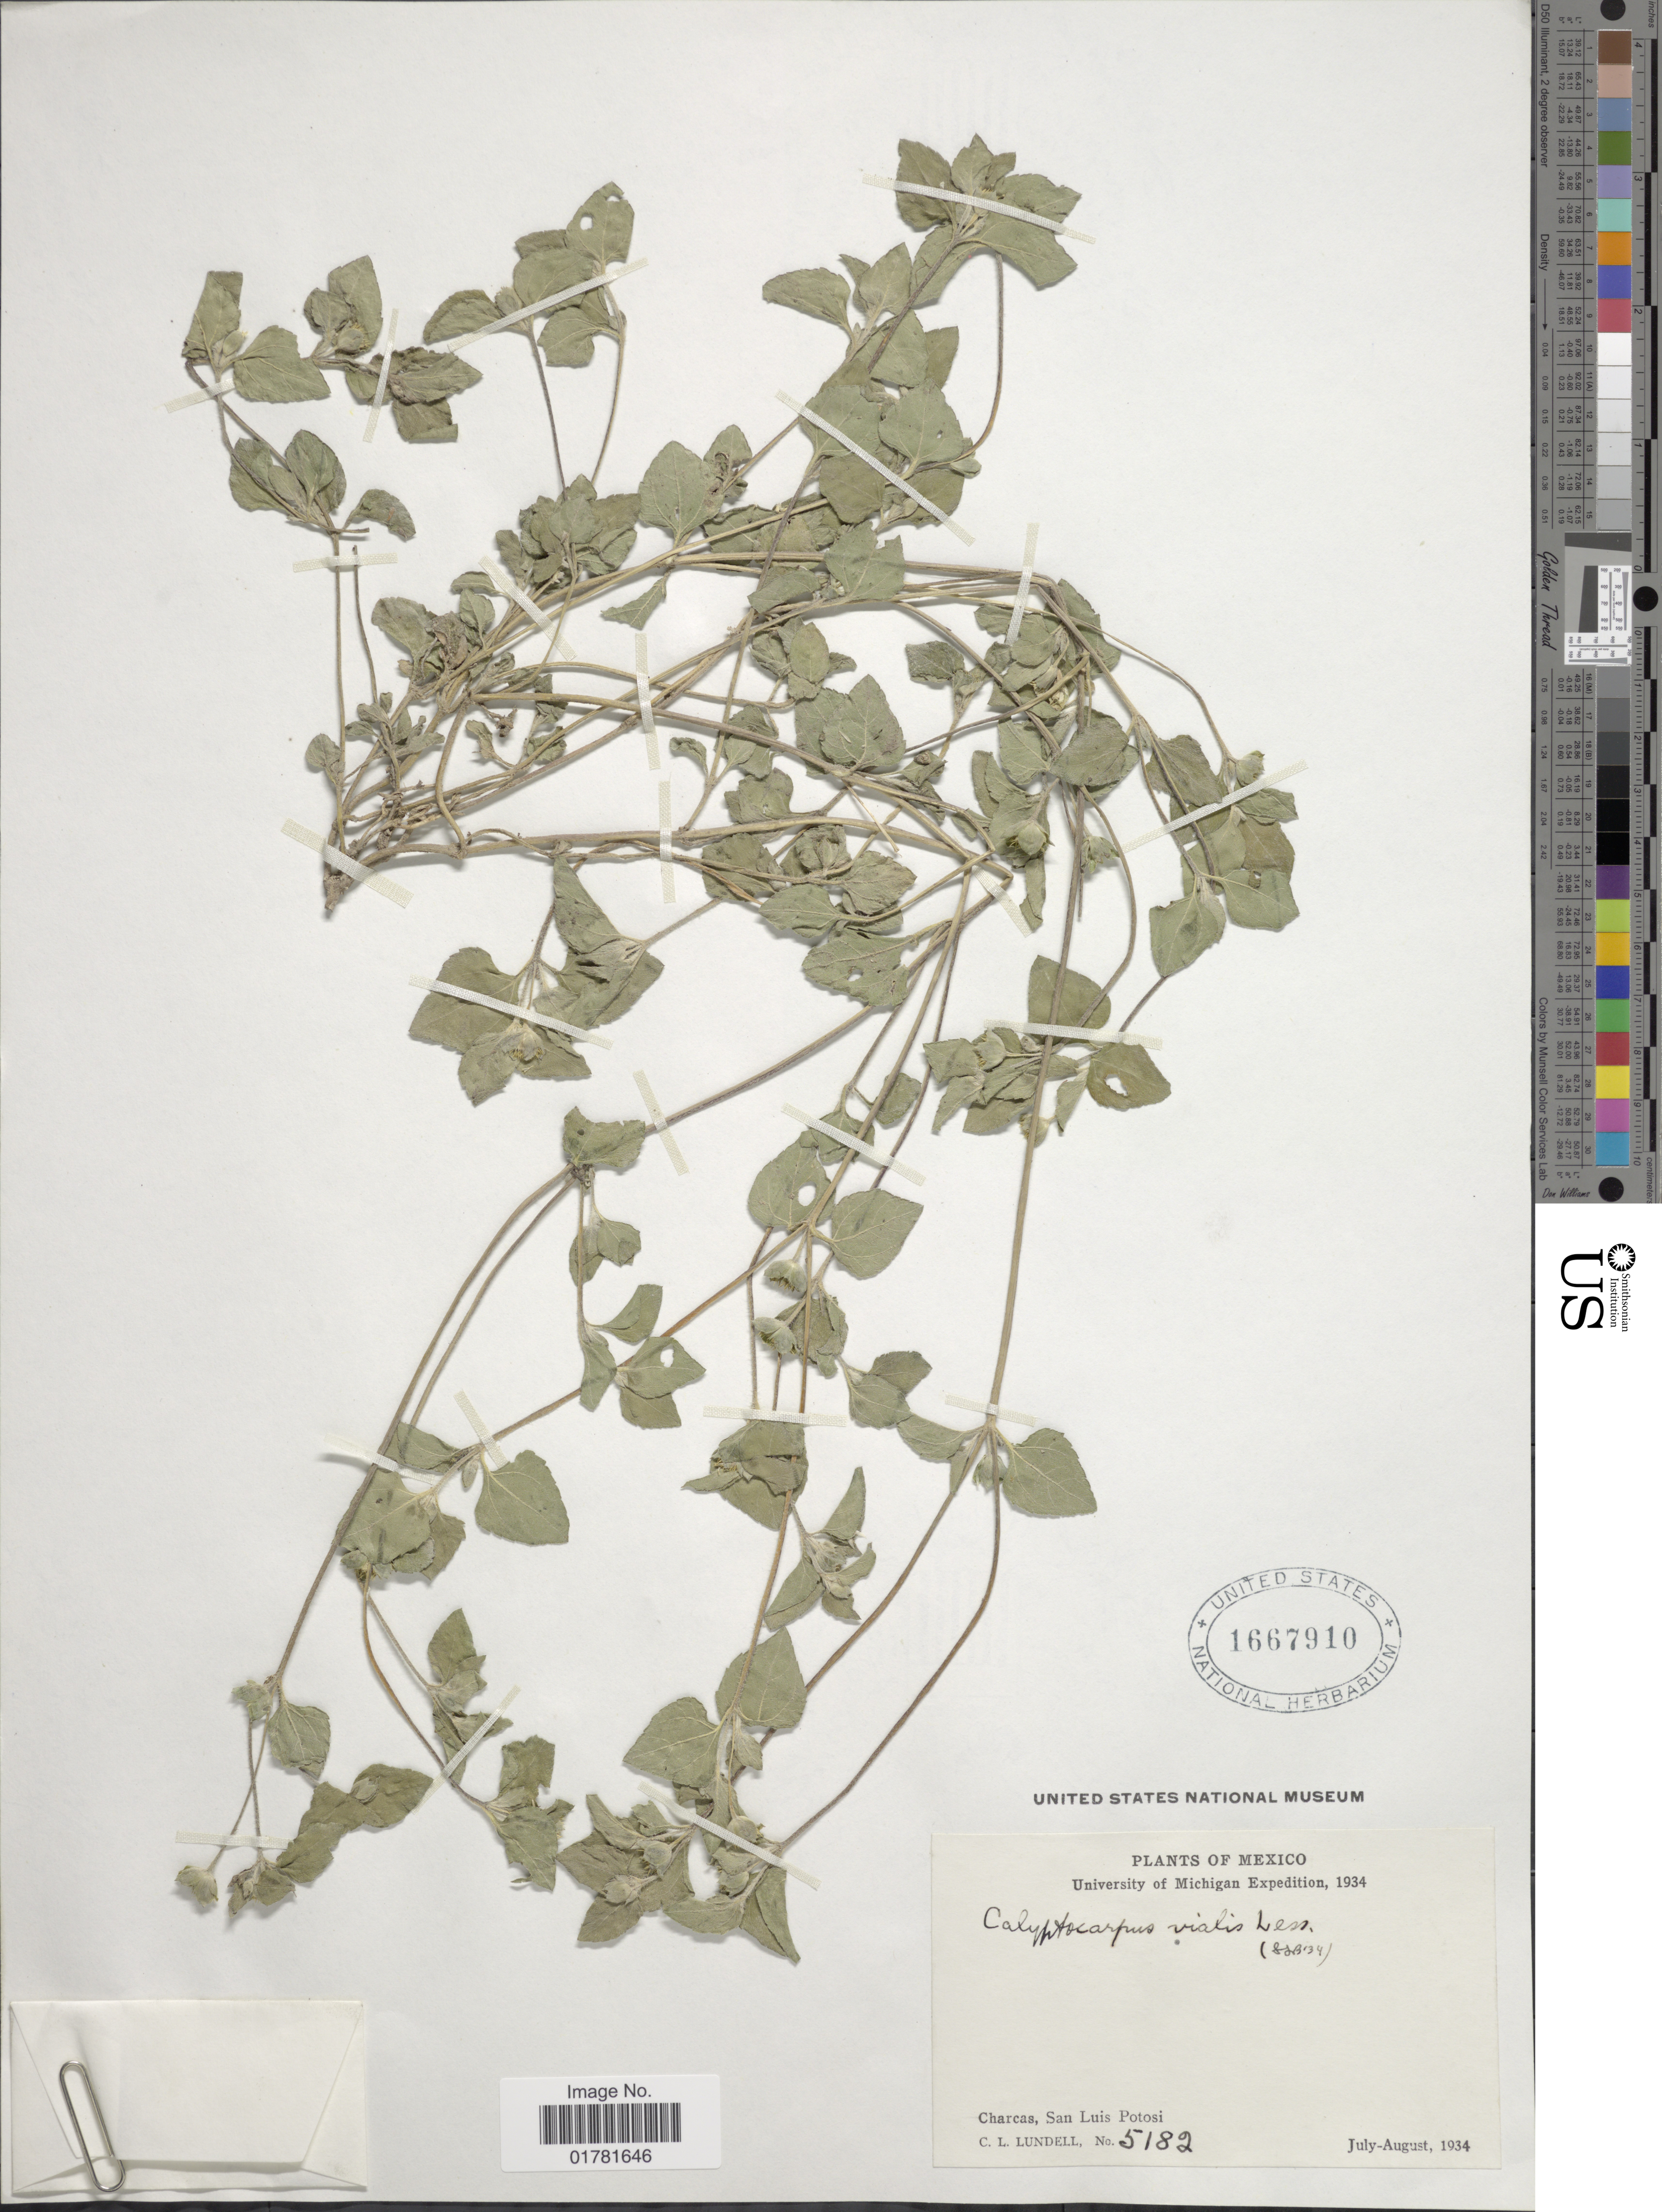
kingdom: Plantae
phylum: Tracheophyta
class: Magnoliopsida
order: Asterales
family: Asteraceae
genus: Calyptocarpus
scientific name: Calyptocarpus vialis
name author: Less.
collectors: C. L. Lundell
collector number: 5182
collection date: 1934-07/1934-08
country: Mexico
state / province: San Luis Potosí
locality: Charcas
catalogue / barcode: US 1667910